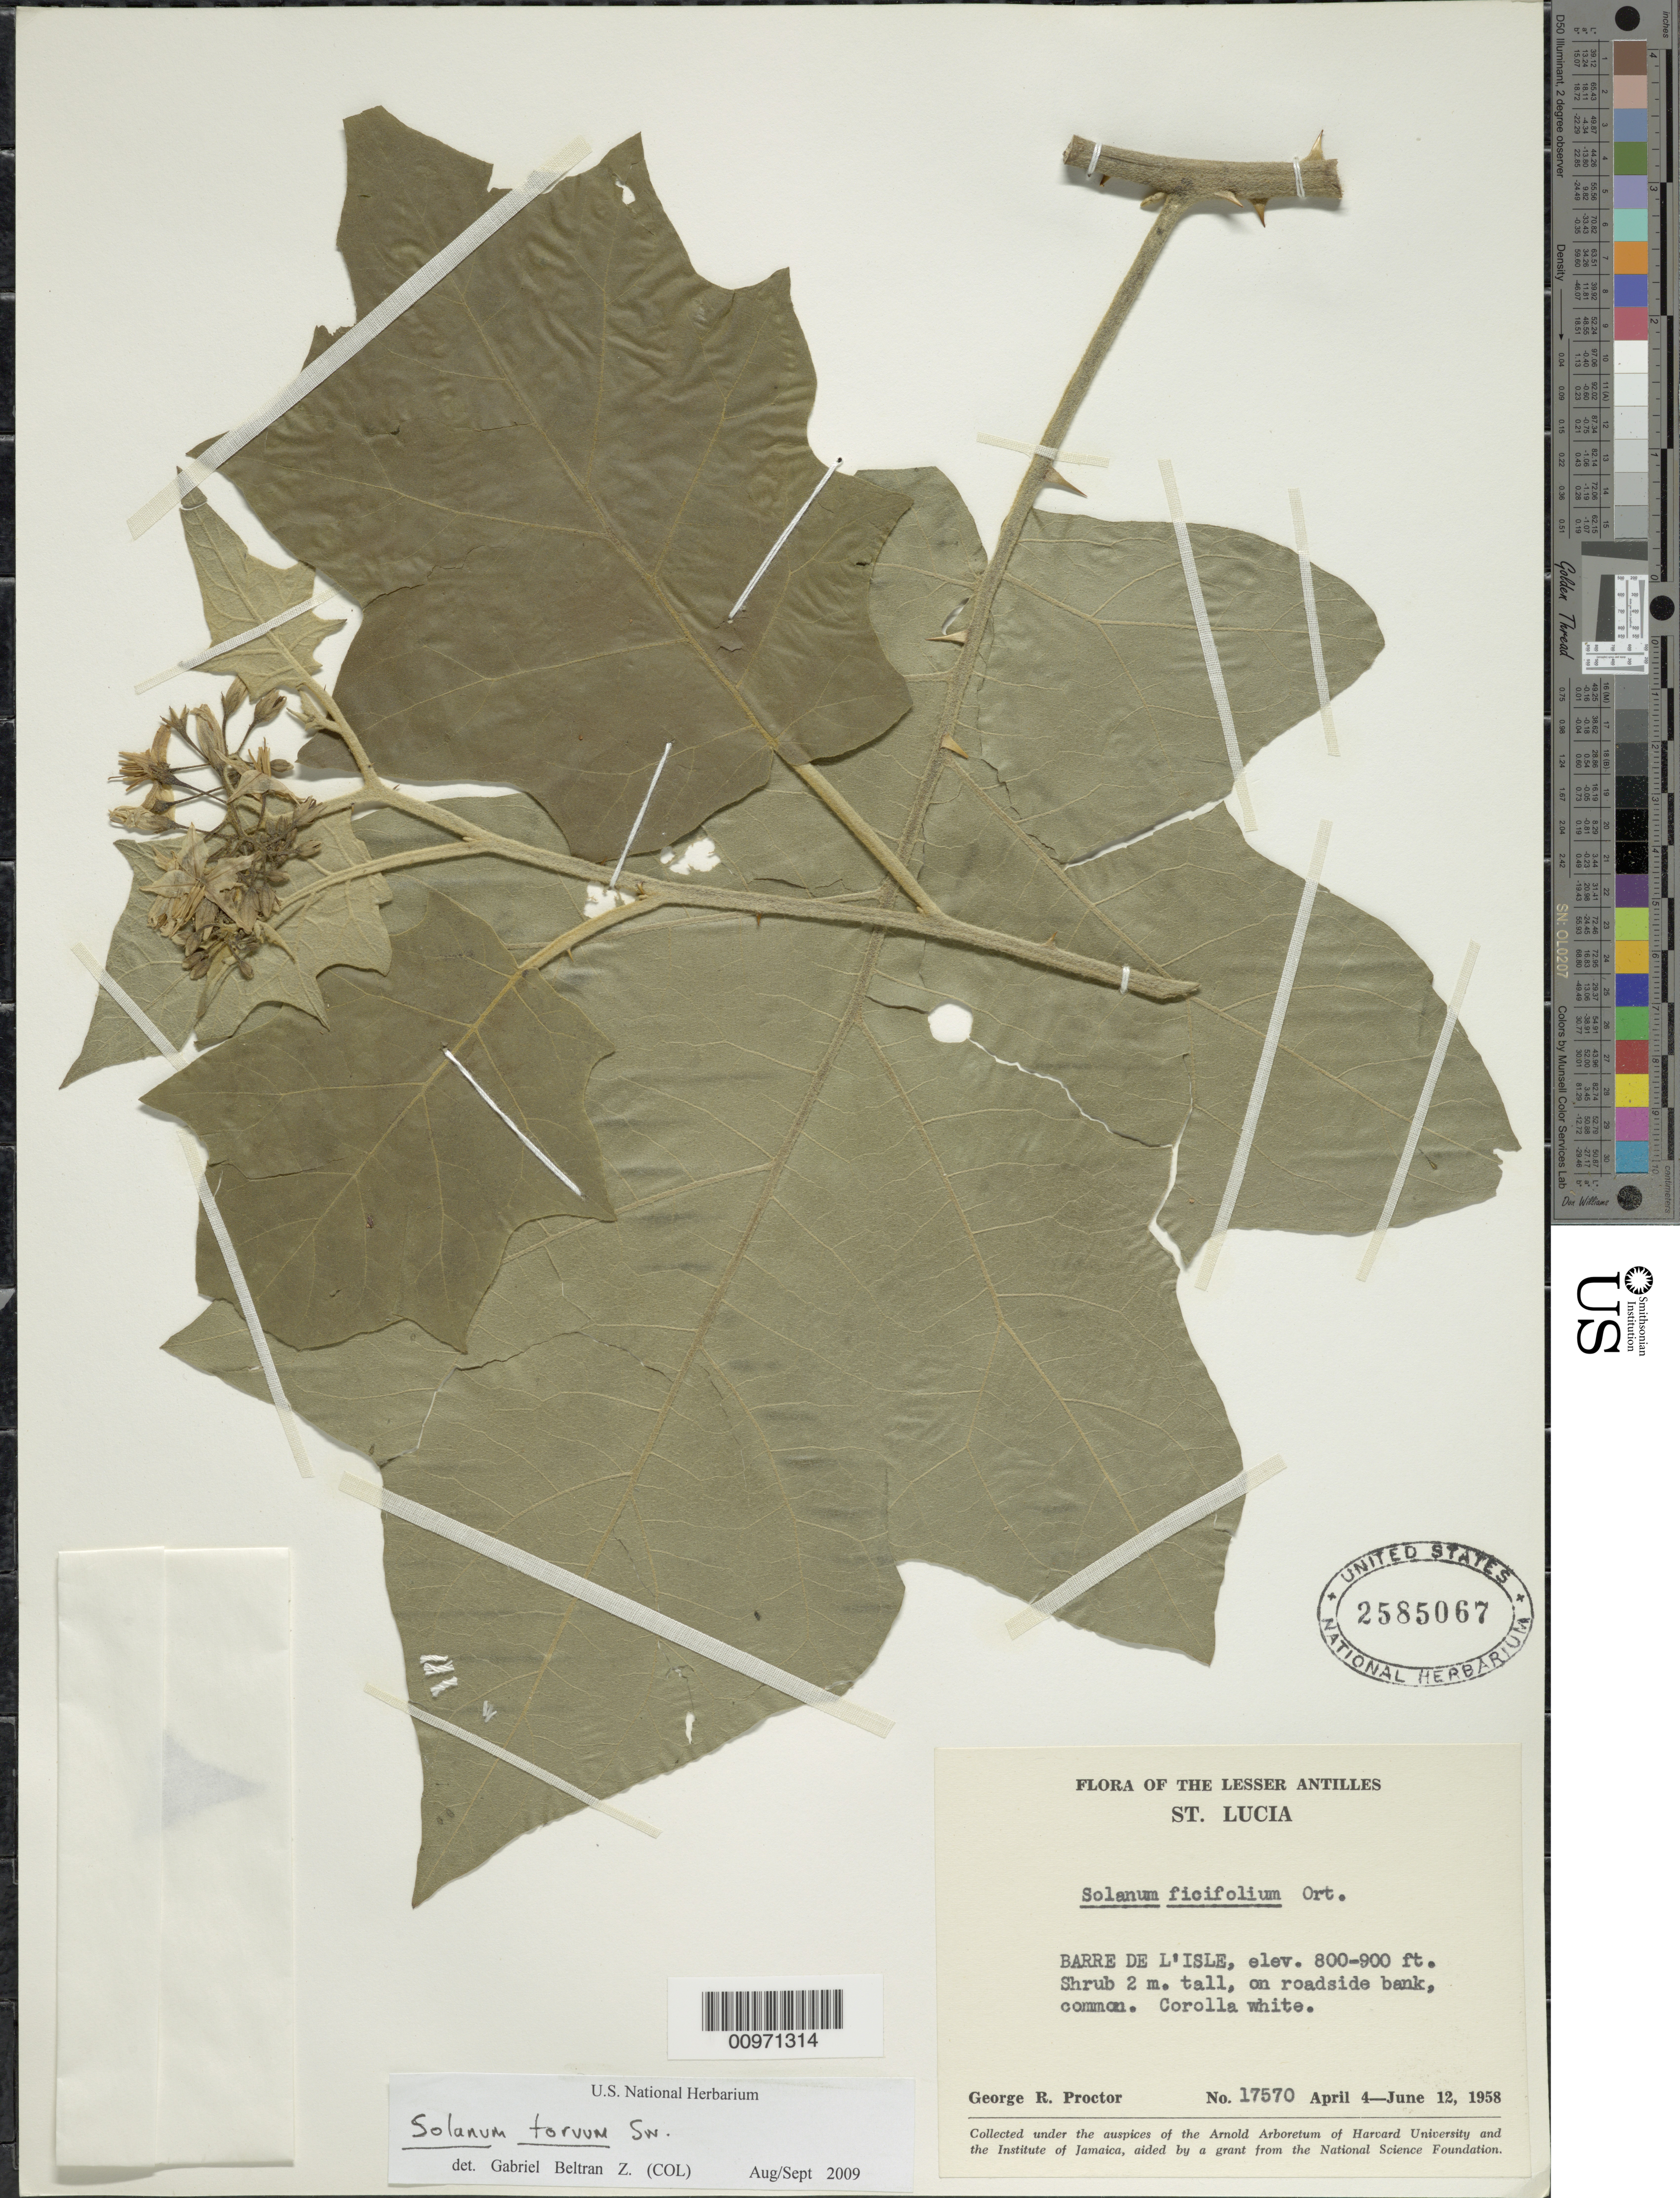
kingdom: Plantae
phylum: Tracheophyta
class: Magnoliopsida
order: Solanales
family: Solanaceae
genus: Solanum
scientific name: Solanum torvum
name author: Sw.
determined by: Beltran, G.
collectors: G. R. Proctor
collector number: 17570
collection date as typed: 04 Apr 1958 to 12 Jun 1958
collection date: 1958-04-04/1958-06-12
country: St. Lucia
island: Barre de l'Isle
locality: Barre de l'Isle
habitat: On roadside bank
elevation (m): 244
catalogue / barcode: US 2585067